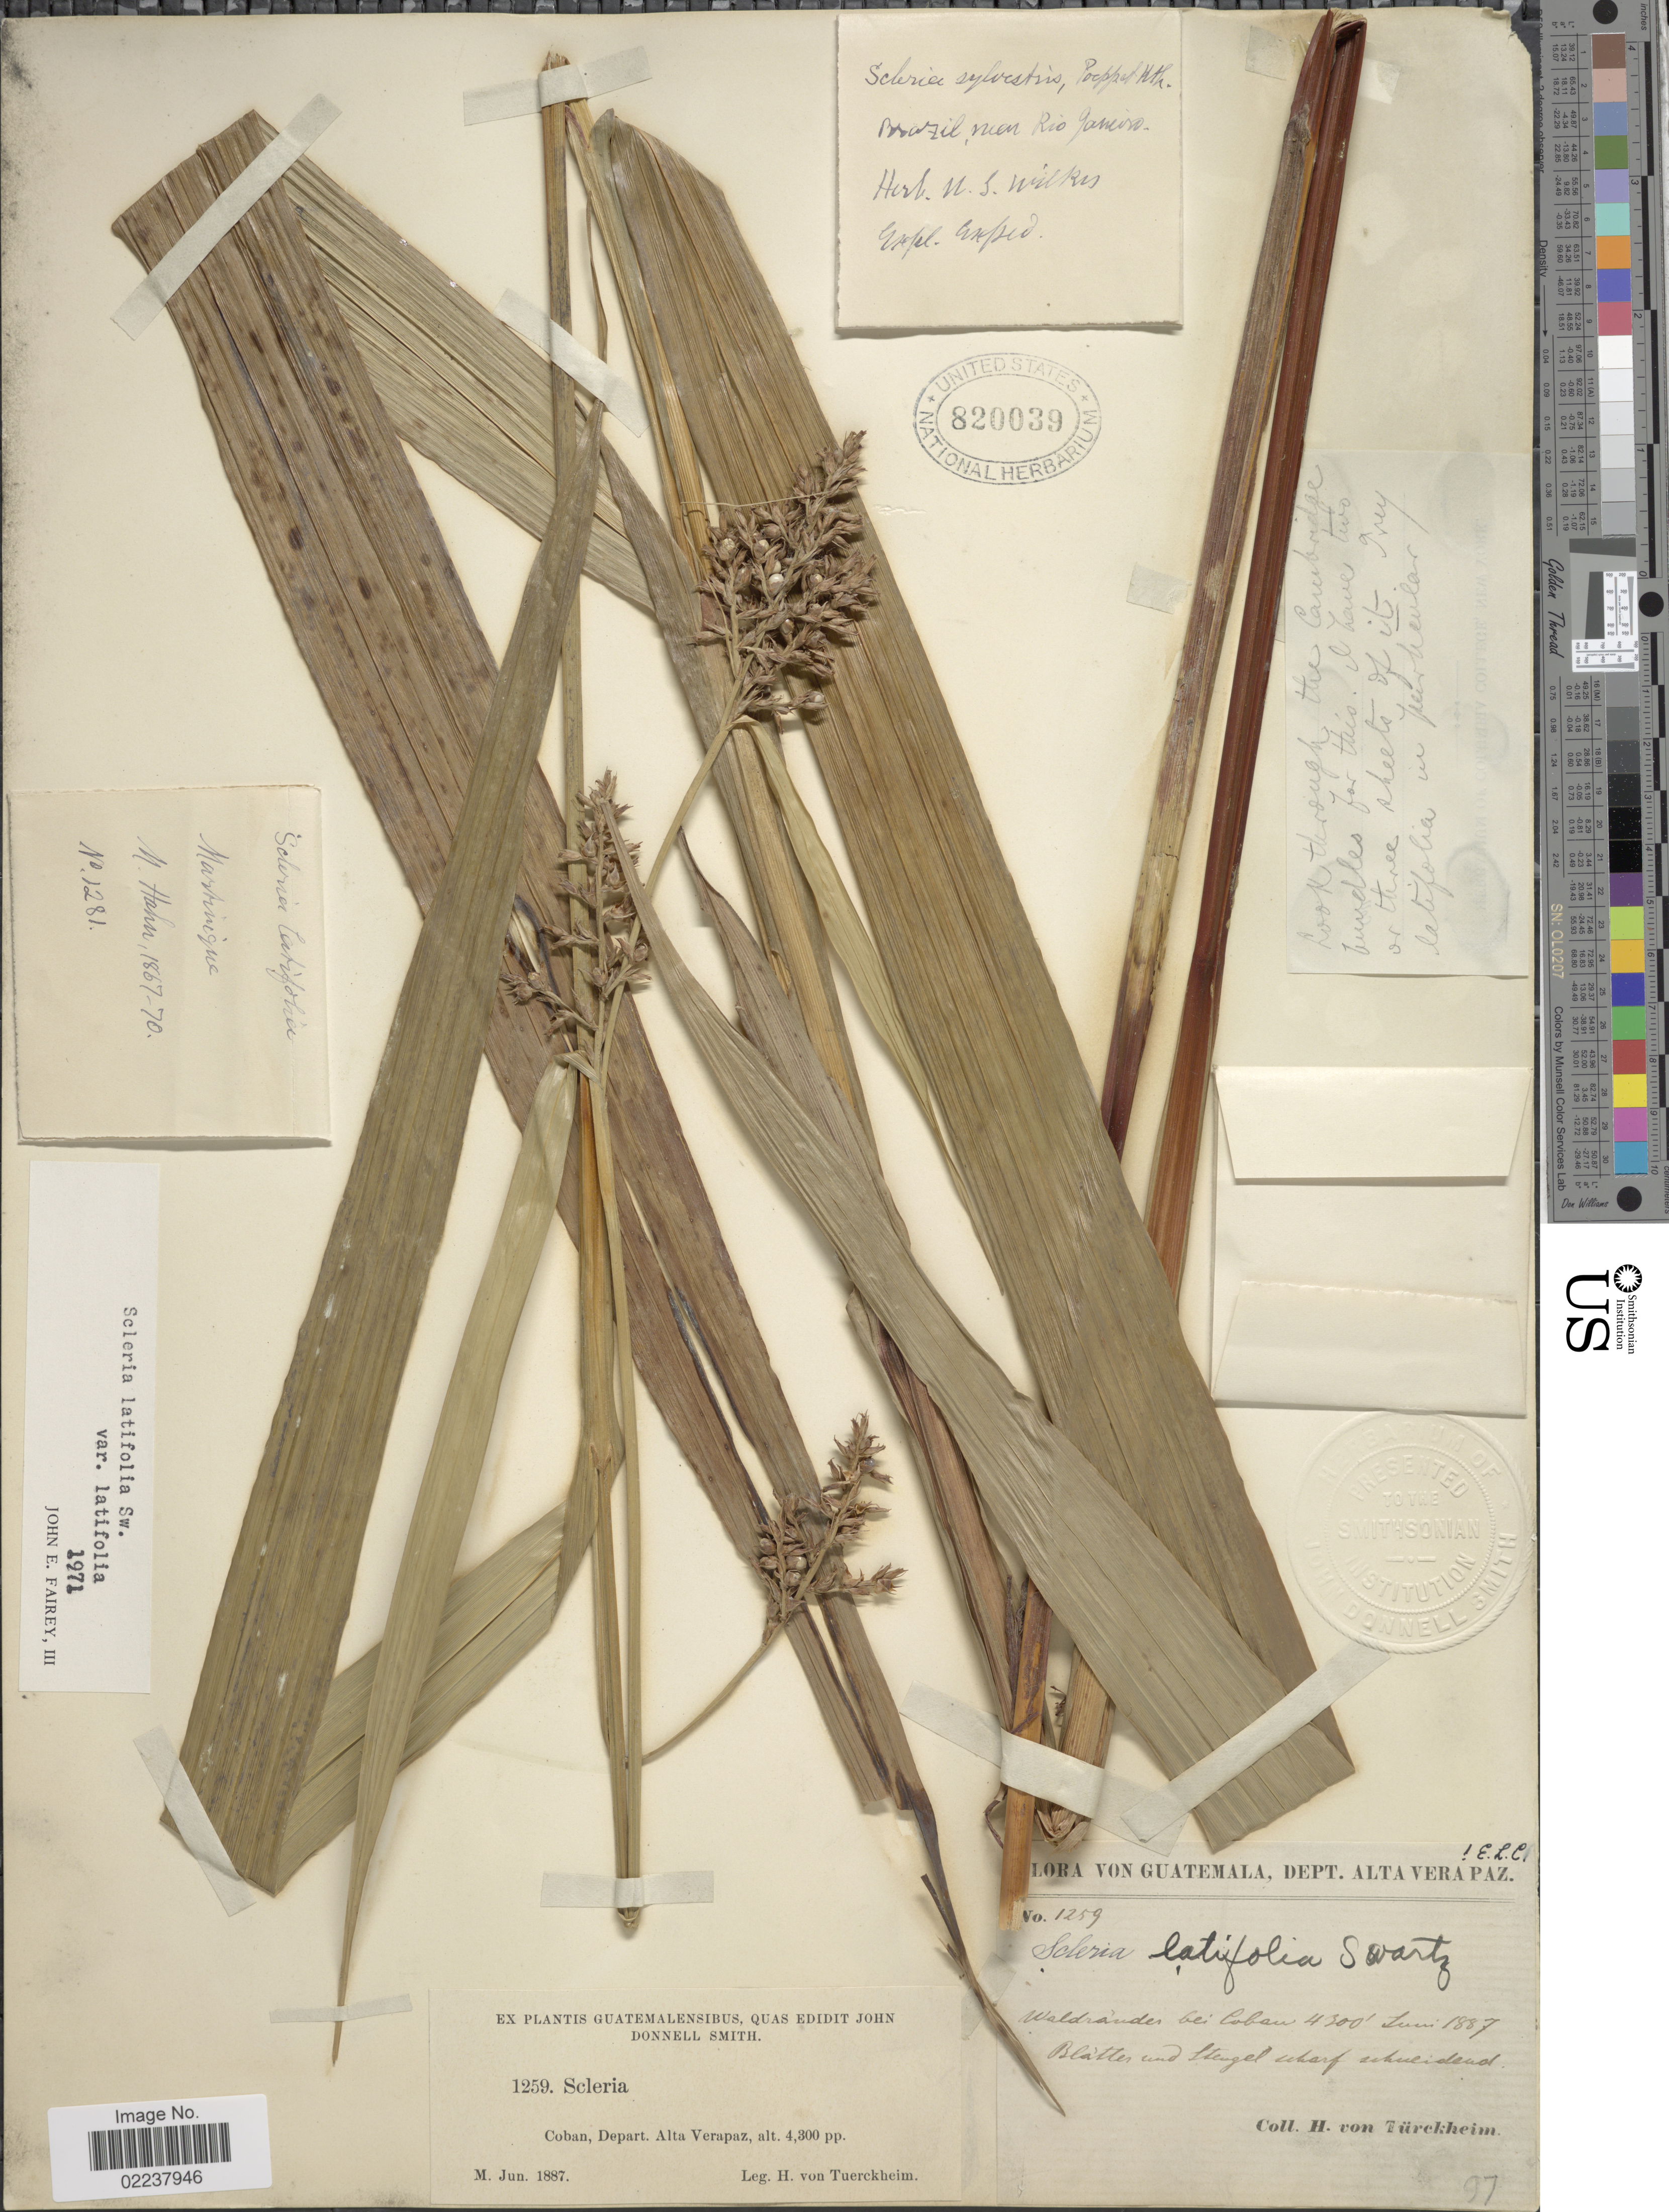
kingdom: Plantae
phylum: Tracheophyta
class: Liliopsida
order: Poales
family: Cyperaceae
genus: Scleria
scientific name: Scleria latifolia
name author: Sw.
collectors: M. Hahn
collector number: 1281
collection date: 1867/1870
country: Martinique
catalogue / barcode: US 820039-2